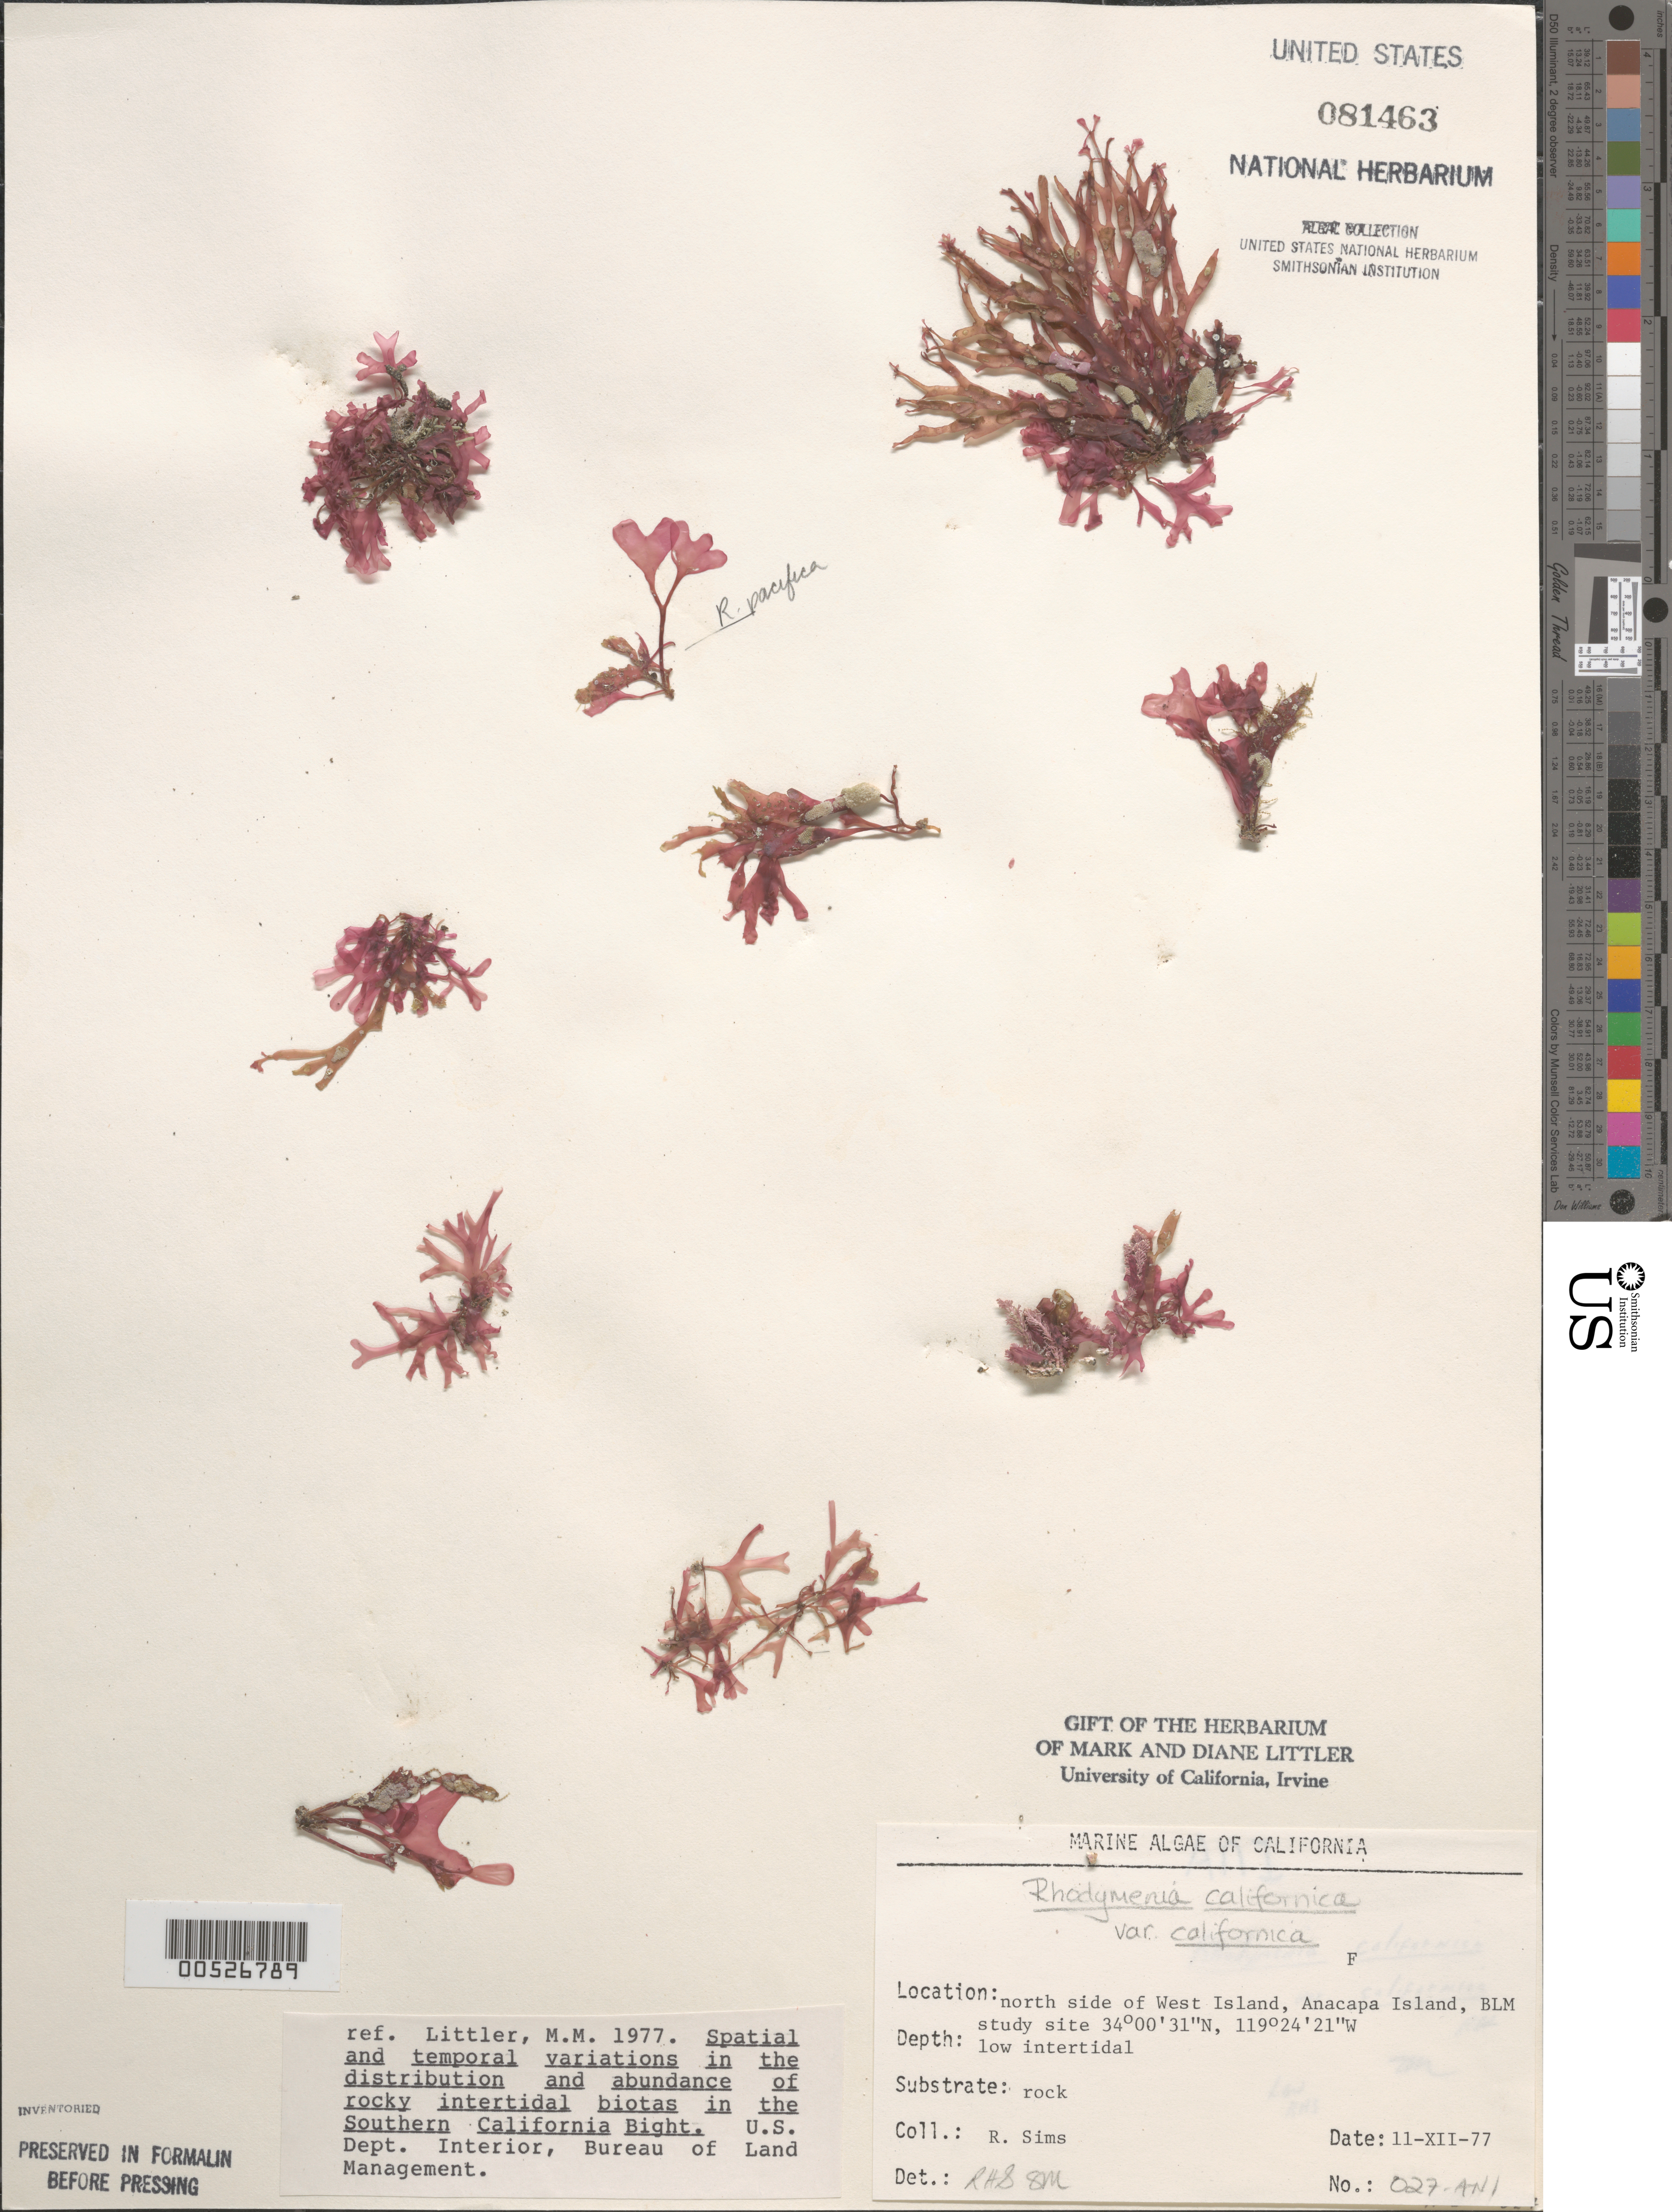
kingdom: Plantae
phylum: Rhodophyta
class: Florideophyceae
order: Rhodymeniales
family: Rhodymeniaceae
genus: Rhodymenia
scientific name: Rhodymenia californica var. californica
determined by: Sims, Robert H.; Murray, S. N.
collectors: R. H. Sims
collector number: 027-ANI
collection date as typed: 11 Dec 1977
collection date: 1977-12-11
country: United States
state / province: California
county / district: Ventura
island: Anacapa Island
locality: North side of west island, northwest end of Frenchy's Cove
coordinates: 34 00'31"N, 119 24'21"W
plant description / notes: BLM-SOCALBIGHT Rocky Intertidal Survey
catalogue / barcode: US 81463